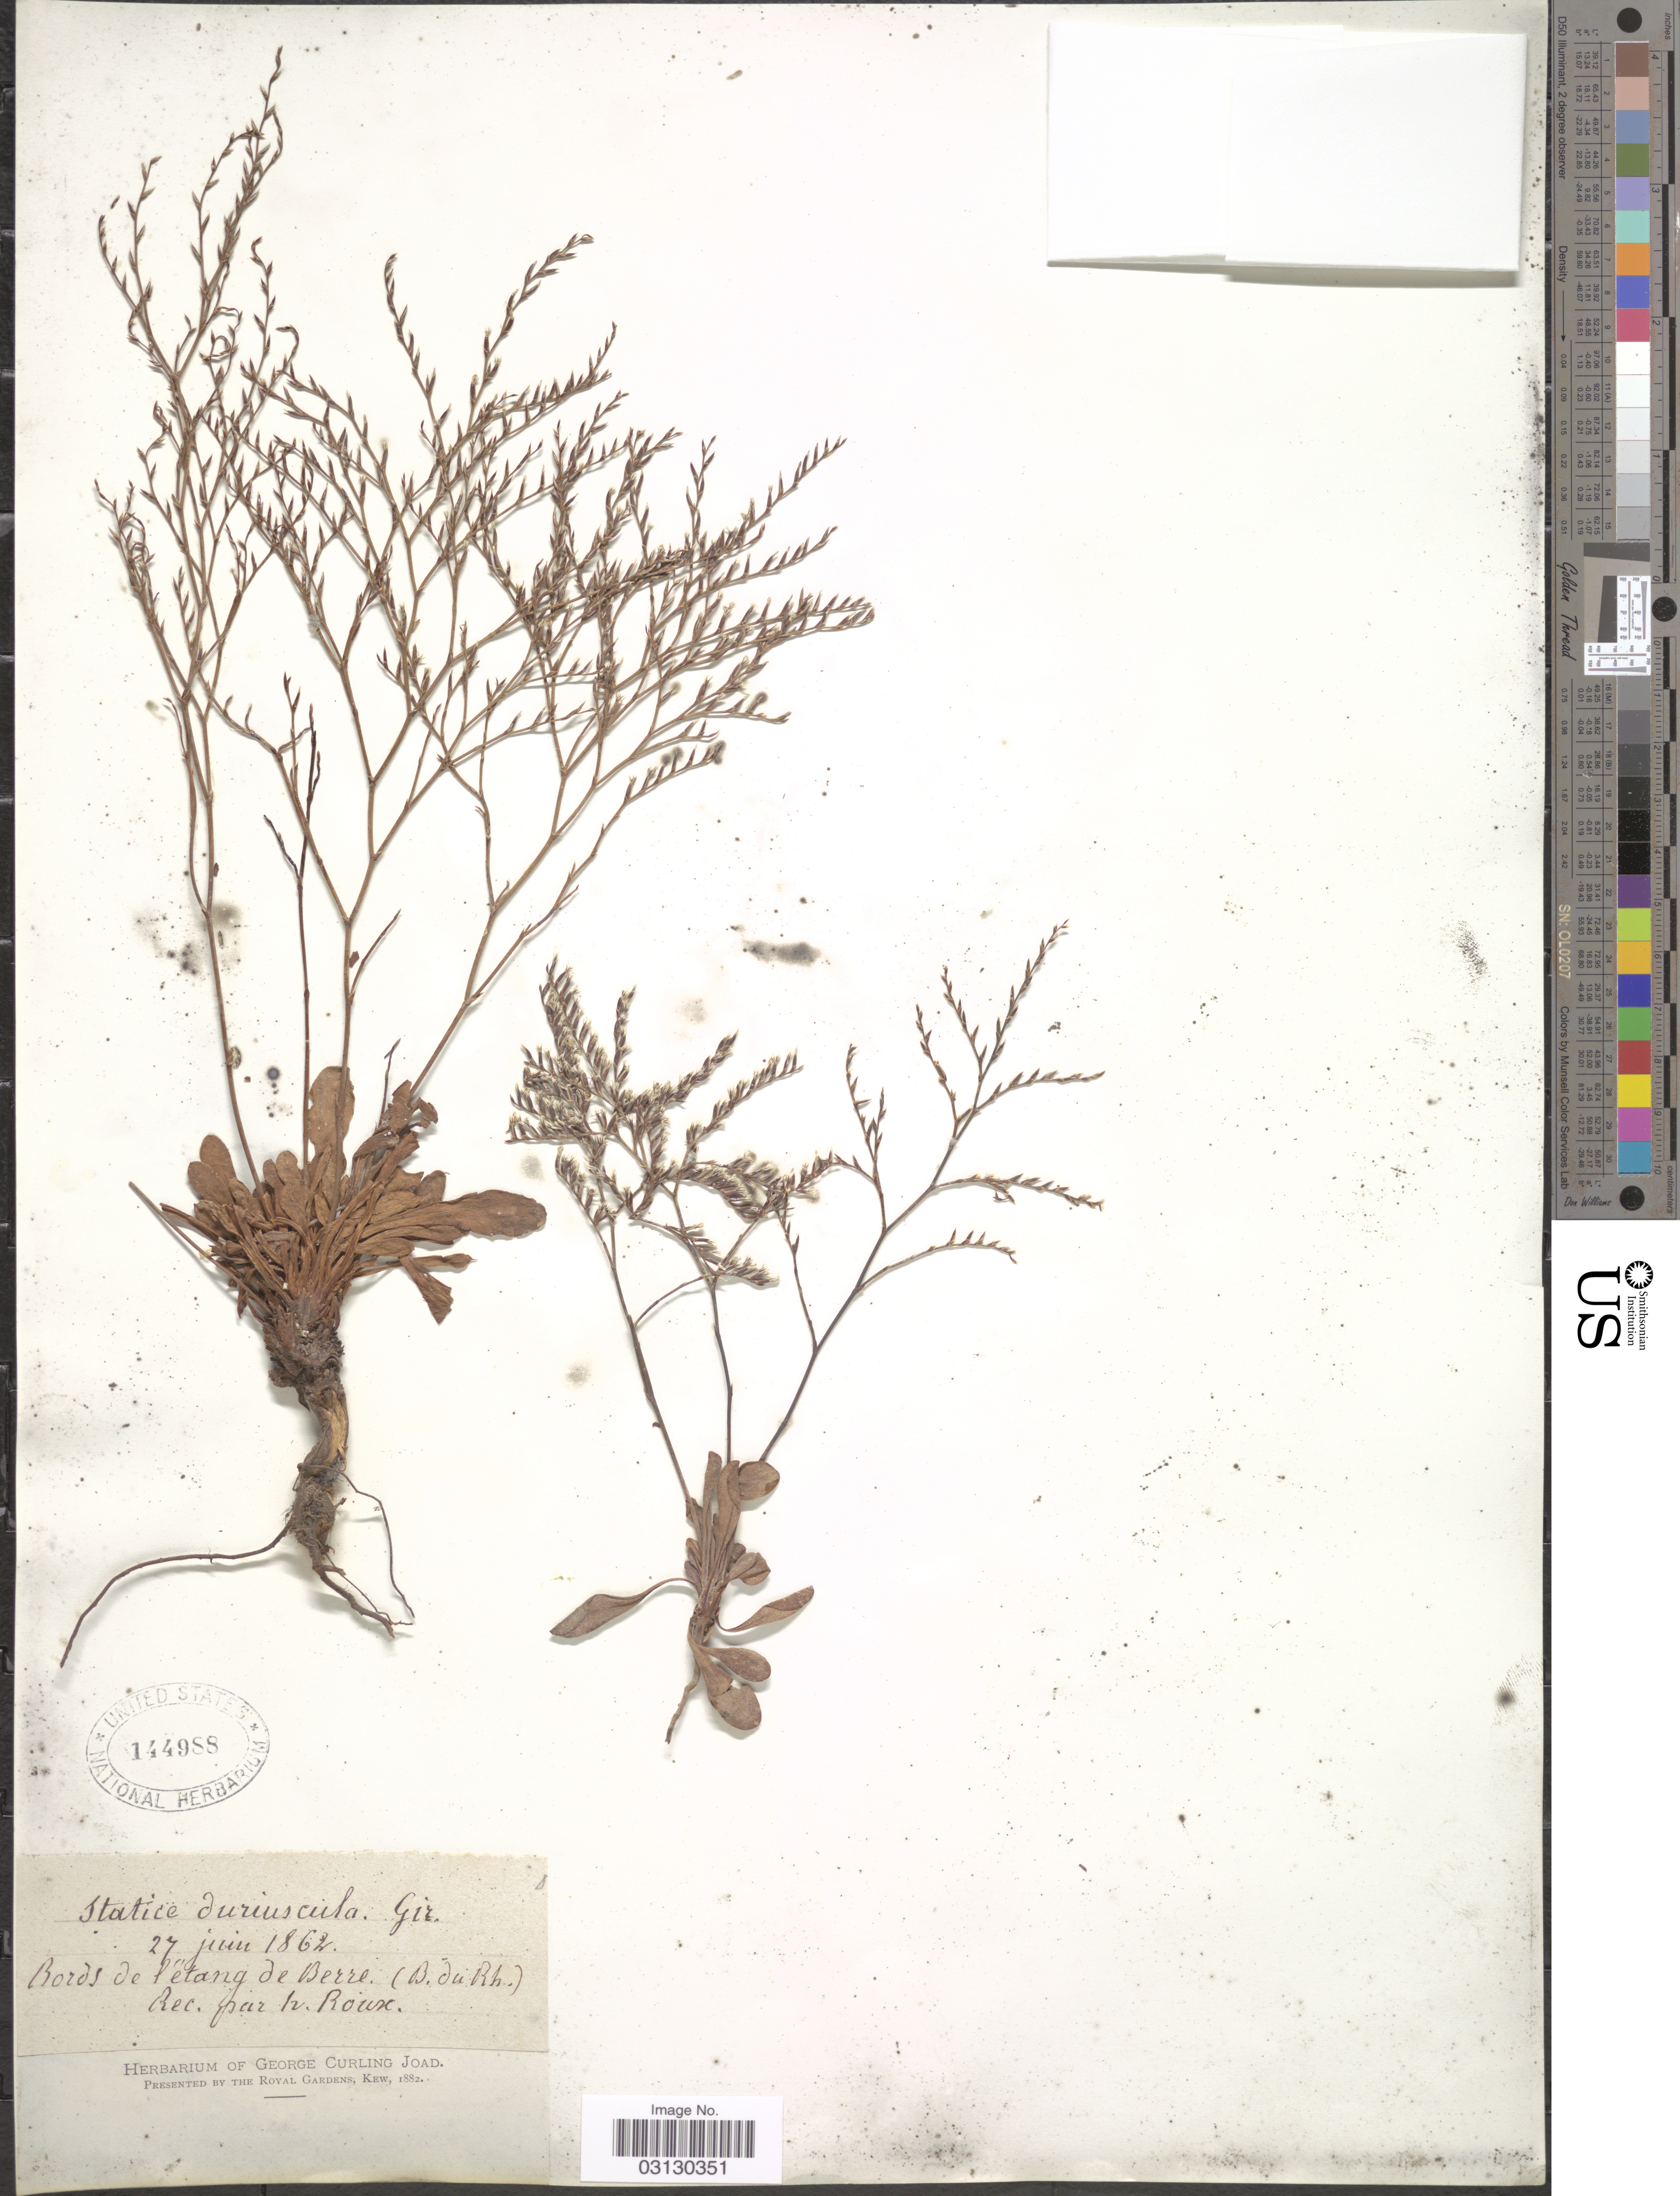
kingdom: Plantae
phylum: Tracheophyta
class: Magnoliopsida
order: Caryophyllales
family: Plumbaginaceae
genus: Limonium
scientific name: Limonium duriusculum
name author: (Girard) Fourr.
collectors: ex herb. George Curling Joad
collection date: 1862-06-27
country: France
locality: Bords de l'etang de Berre (B. du Rh.).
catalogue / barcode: US 144988